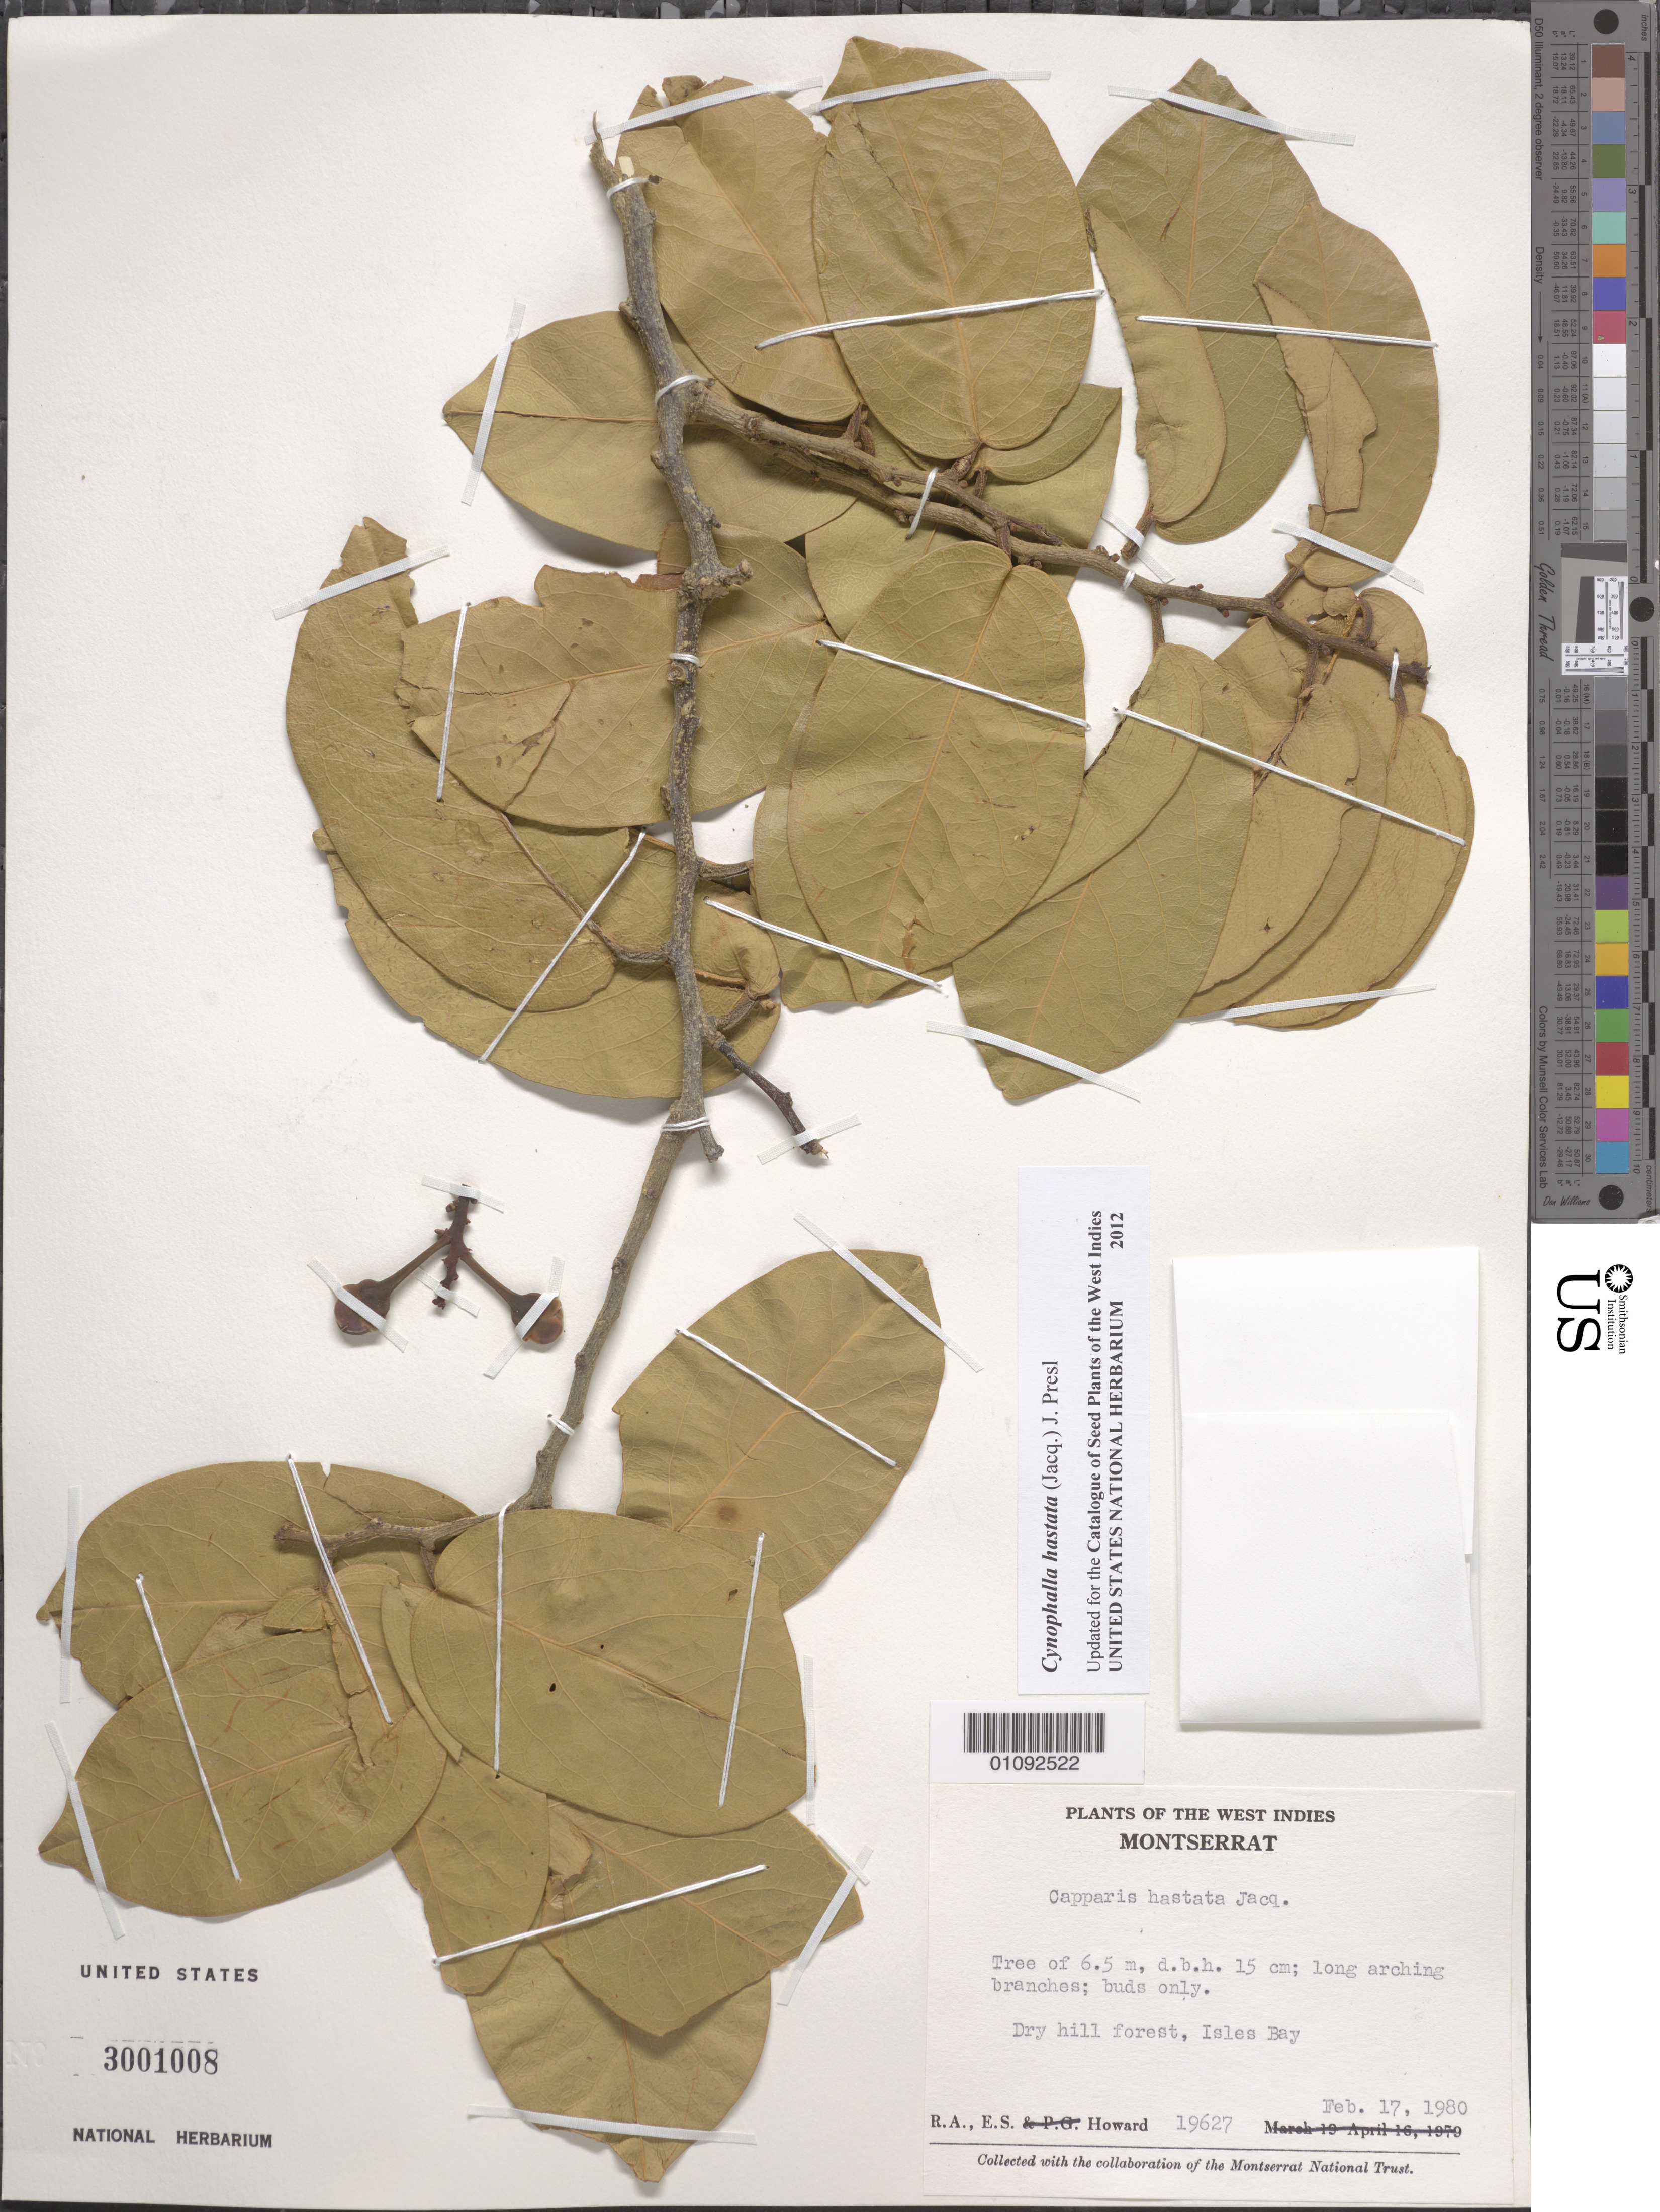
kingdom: Plantae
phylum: Tracheophyta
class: Magnoliopsida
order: Brassicales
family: Capparaceae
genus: Cynophalla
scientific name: Cynophalla hastata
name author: (Jacq.) J. Presl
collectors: R. A. Howard & E. S. Howard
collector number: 19627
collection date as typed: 17 Feb 1980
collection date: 1980-02-17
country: Montserrat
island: Montserrat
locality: Dry hill forest, Isles Bay.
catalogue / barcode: US 3001008